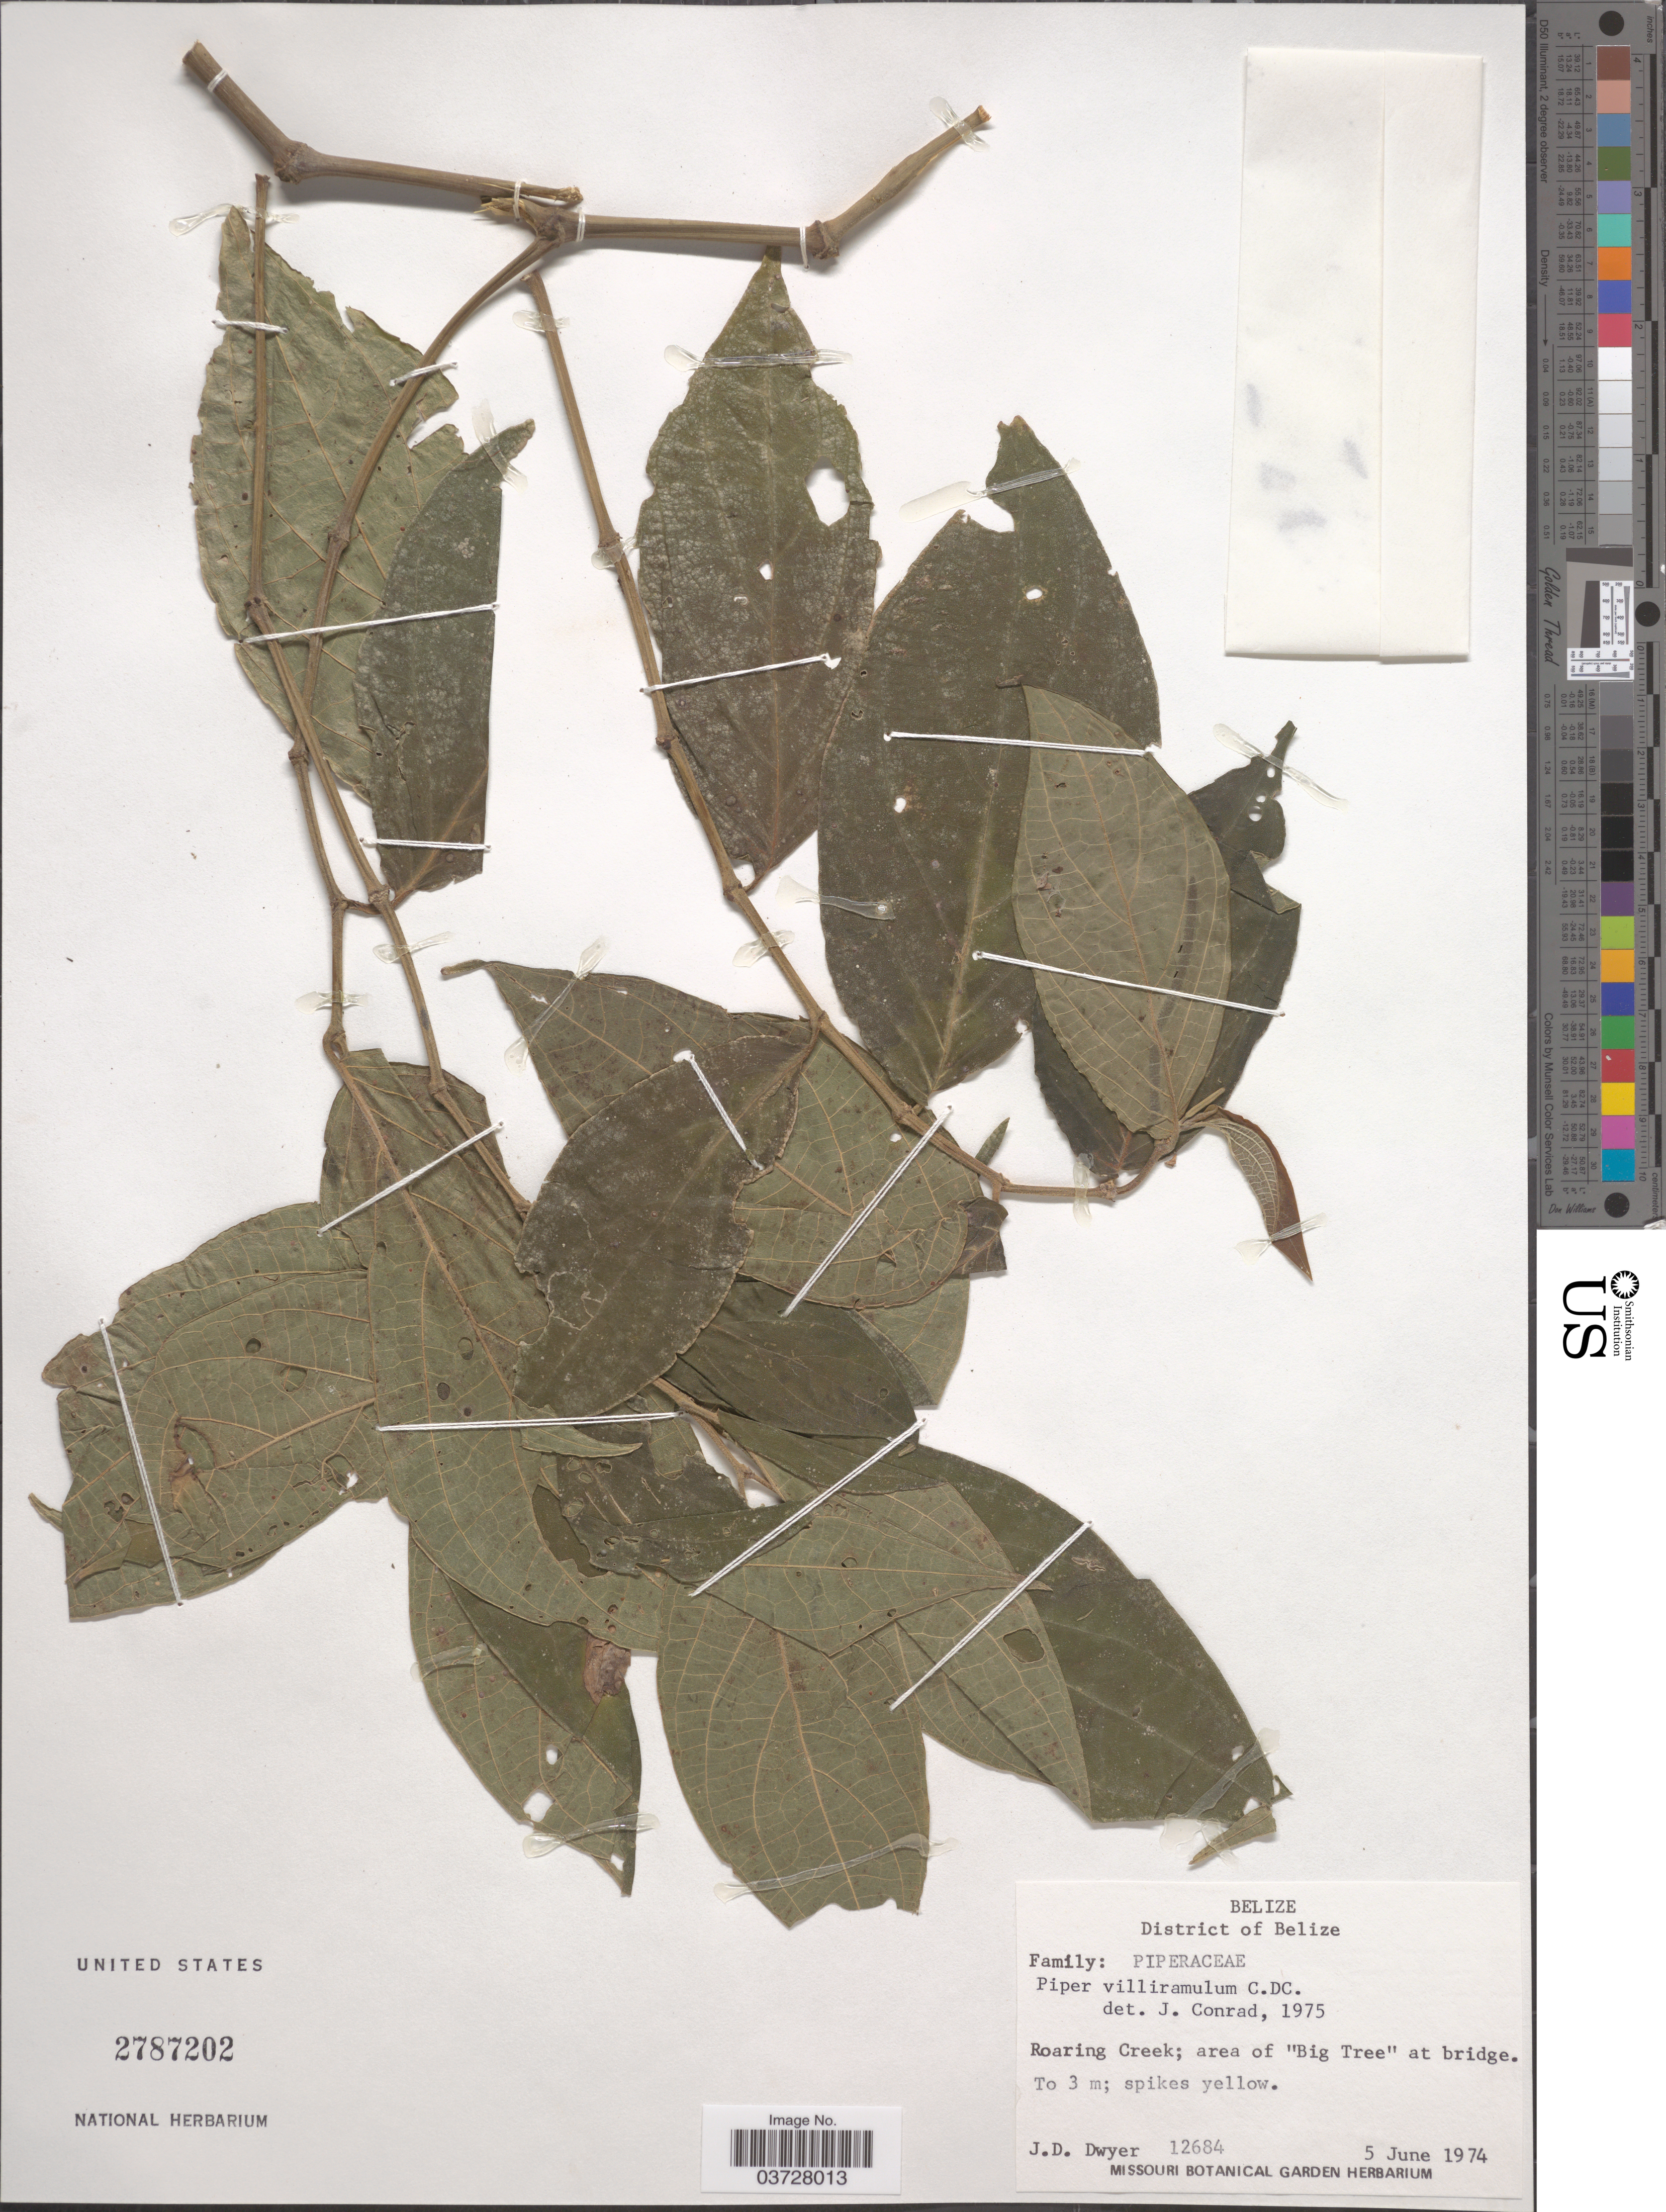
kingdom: Plantae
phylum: Tracheophyta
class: Magnoliopsida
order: Piperales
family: Piperaceae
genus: Piper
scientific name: Piper villiramulum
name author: C. DC.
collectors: J. D. Dwyer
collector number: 12684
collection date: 1974-06-05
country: Belize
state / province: Belize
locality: District of Belize. Roaring Creek; area of 'Big Tree' at bridge.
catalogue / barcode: US 2787202